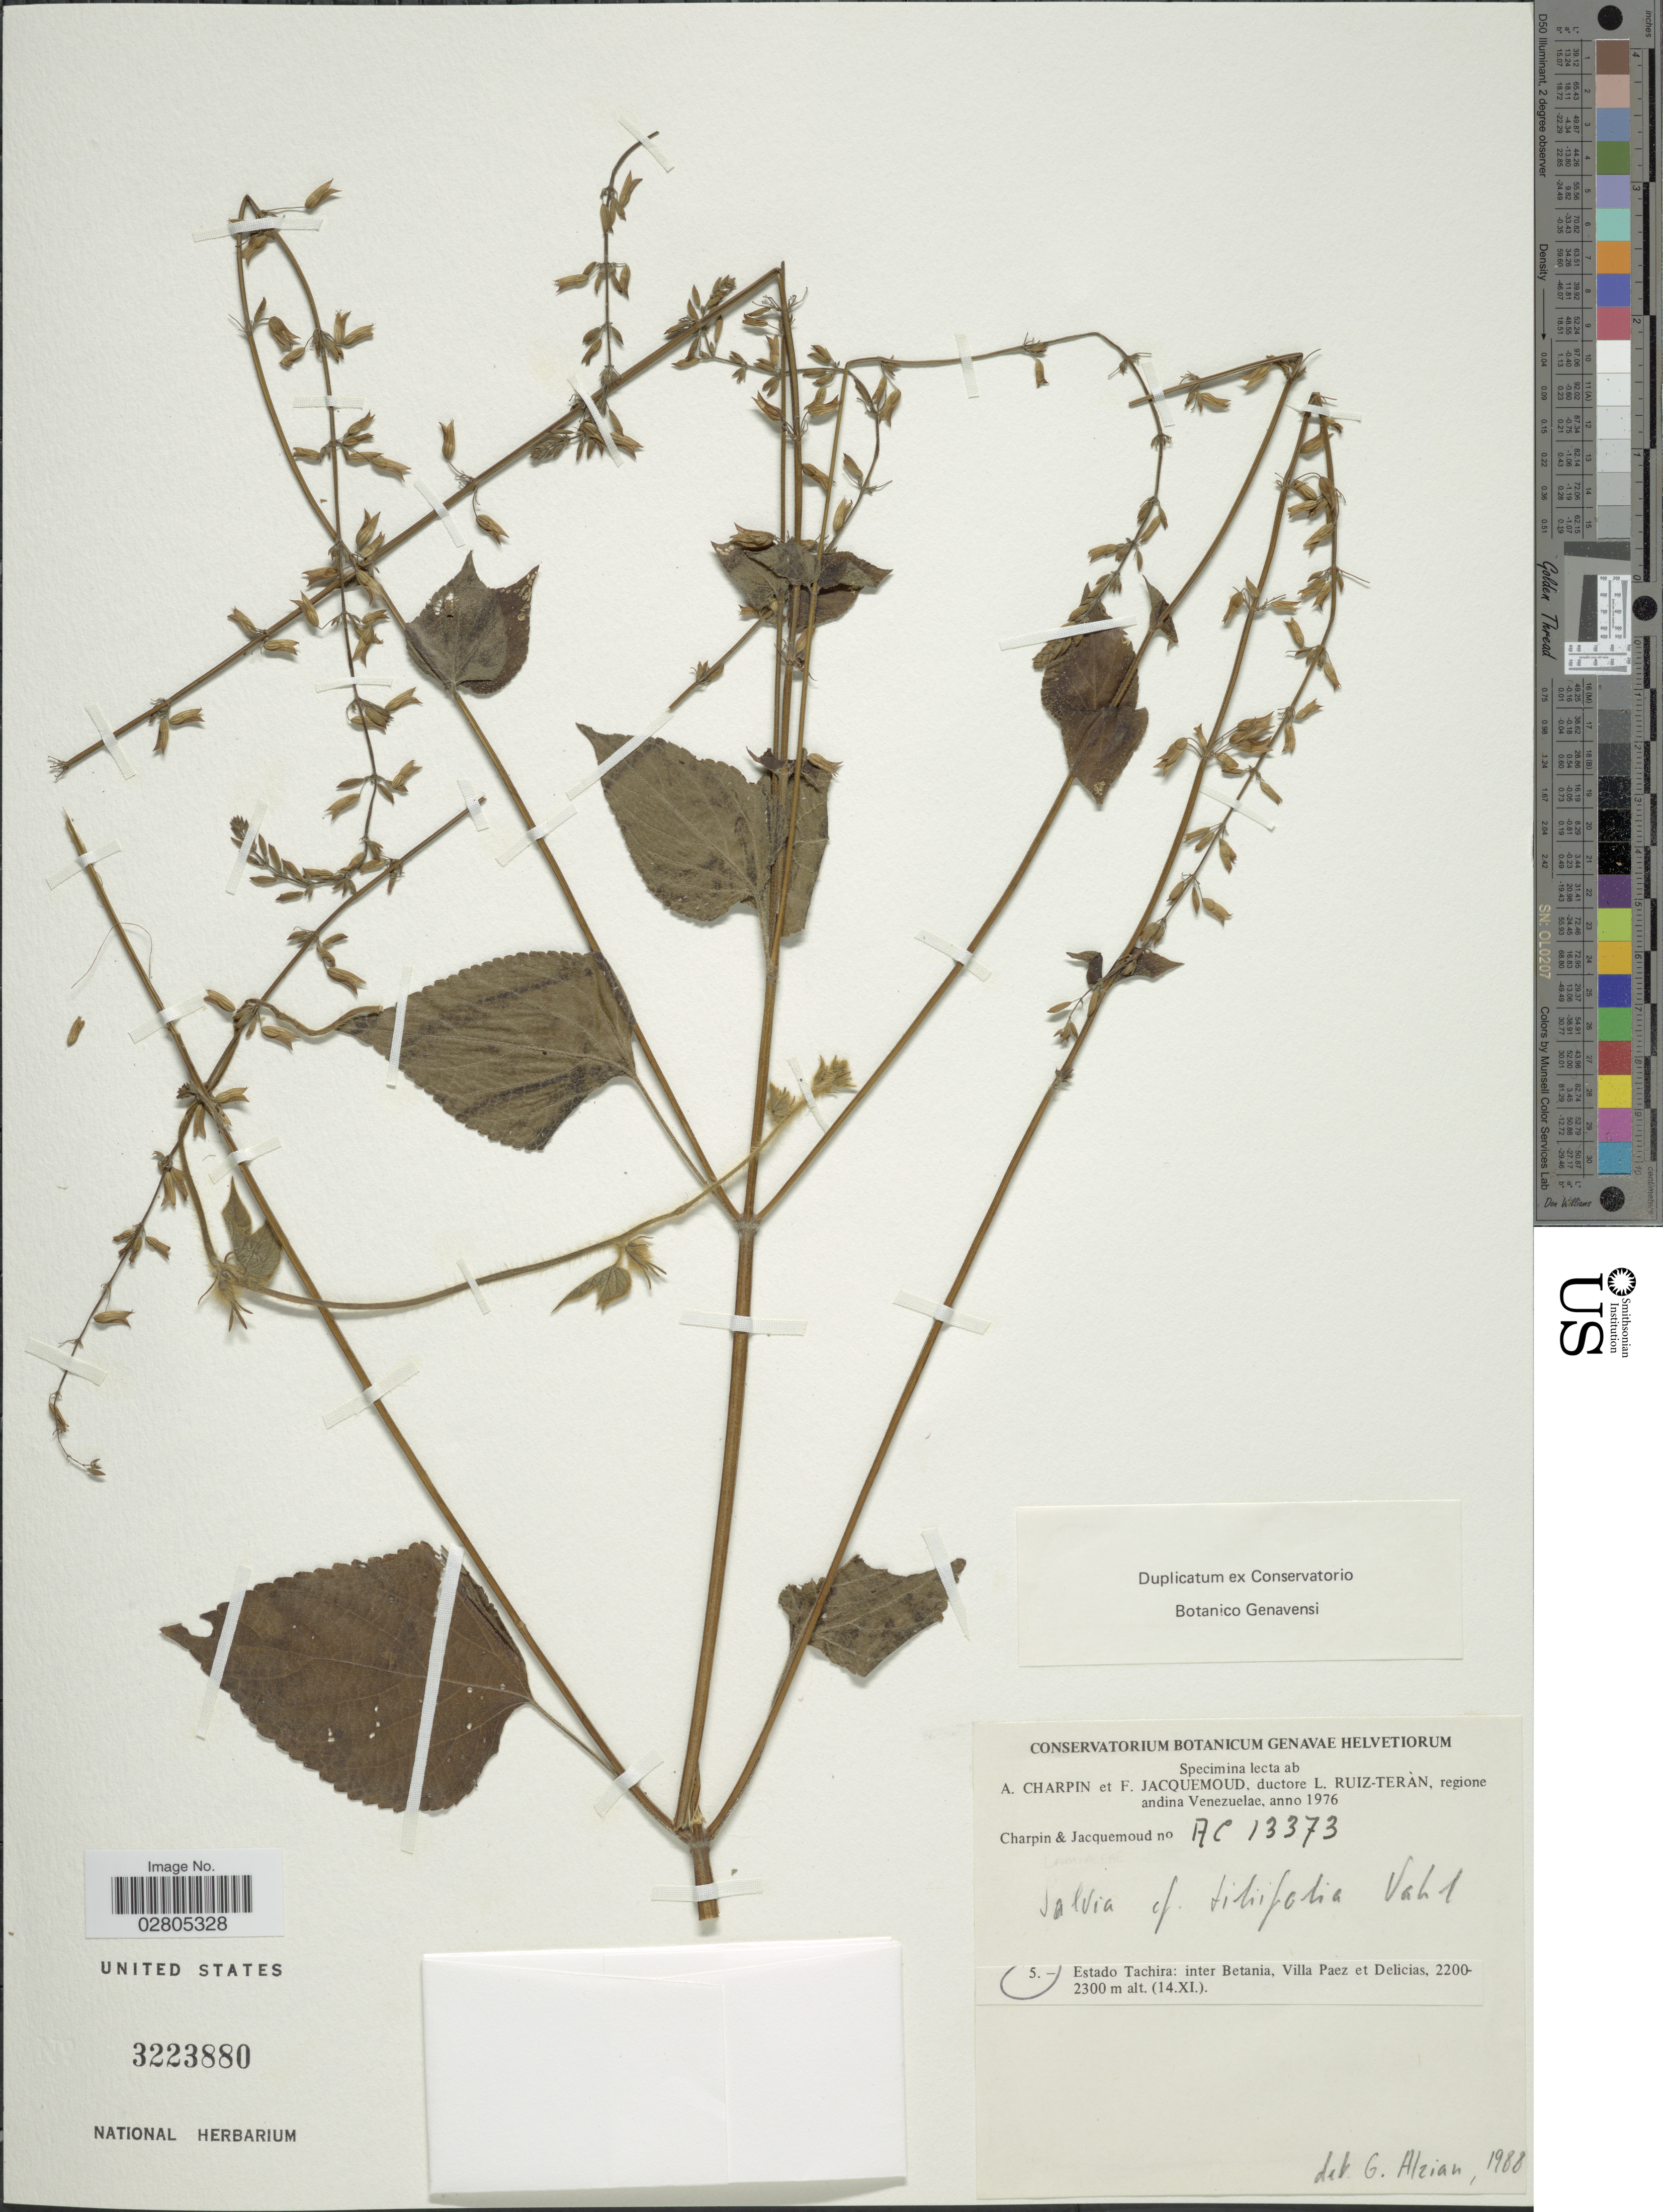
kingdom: Plantae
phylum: Tracheophyta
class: Magnoliopsida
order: Lamiales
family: Lamiaceae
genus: Salvia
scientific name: Salvia tiliifolia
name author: Vahl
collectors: A. Charpin & F. Jacquemoud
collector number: AC13373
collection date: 1976-11-14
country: Venezuela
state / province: Tachira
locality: Inter Betania, Villa Paez et Delicias.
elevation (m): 2200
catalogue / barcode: US 3223880